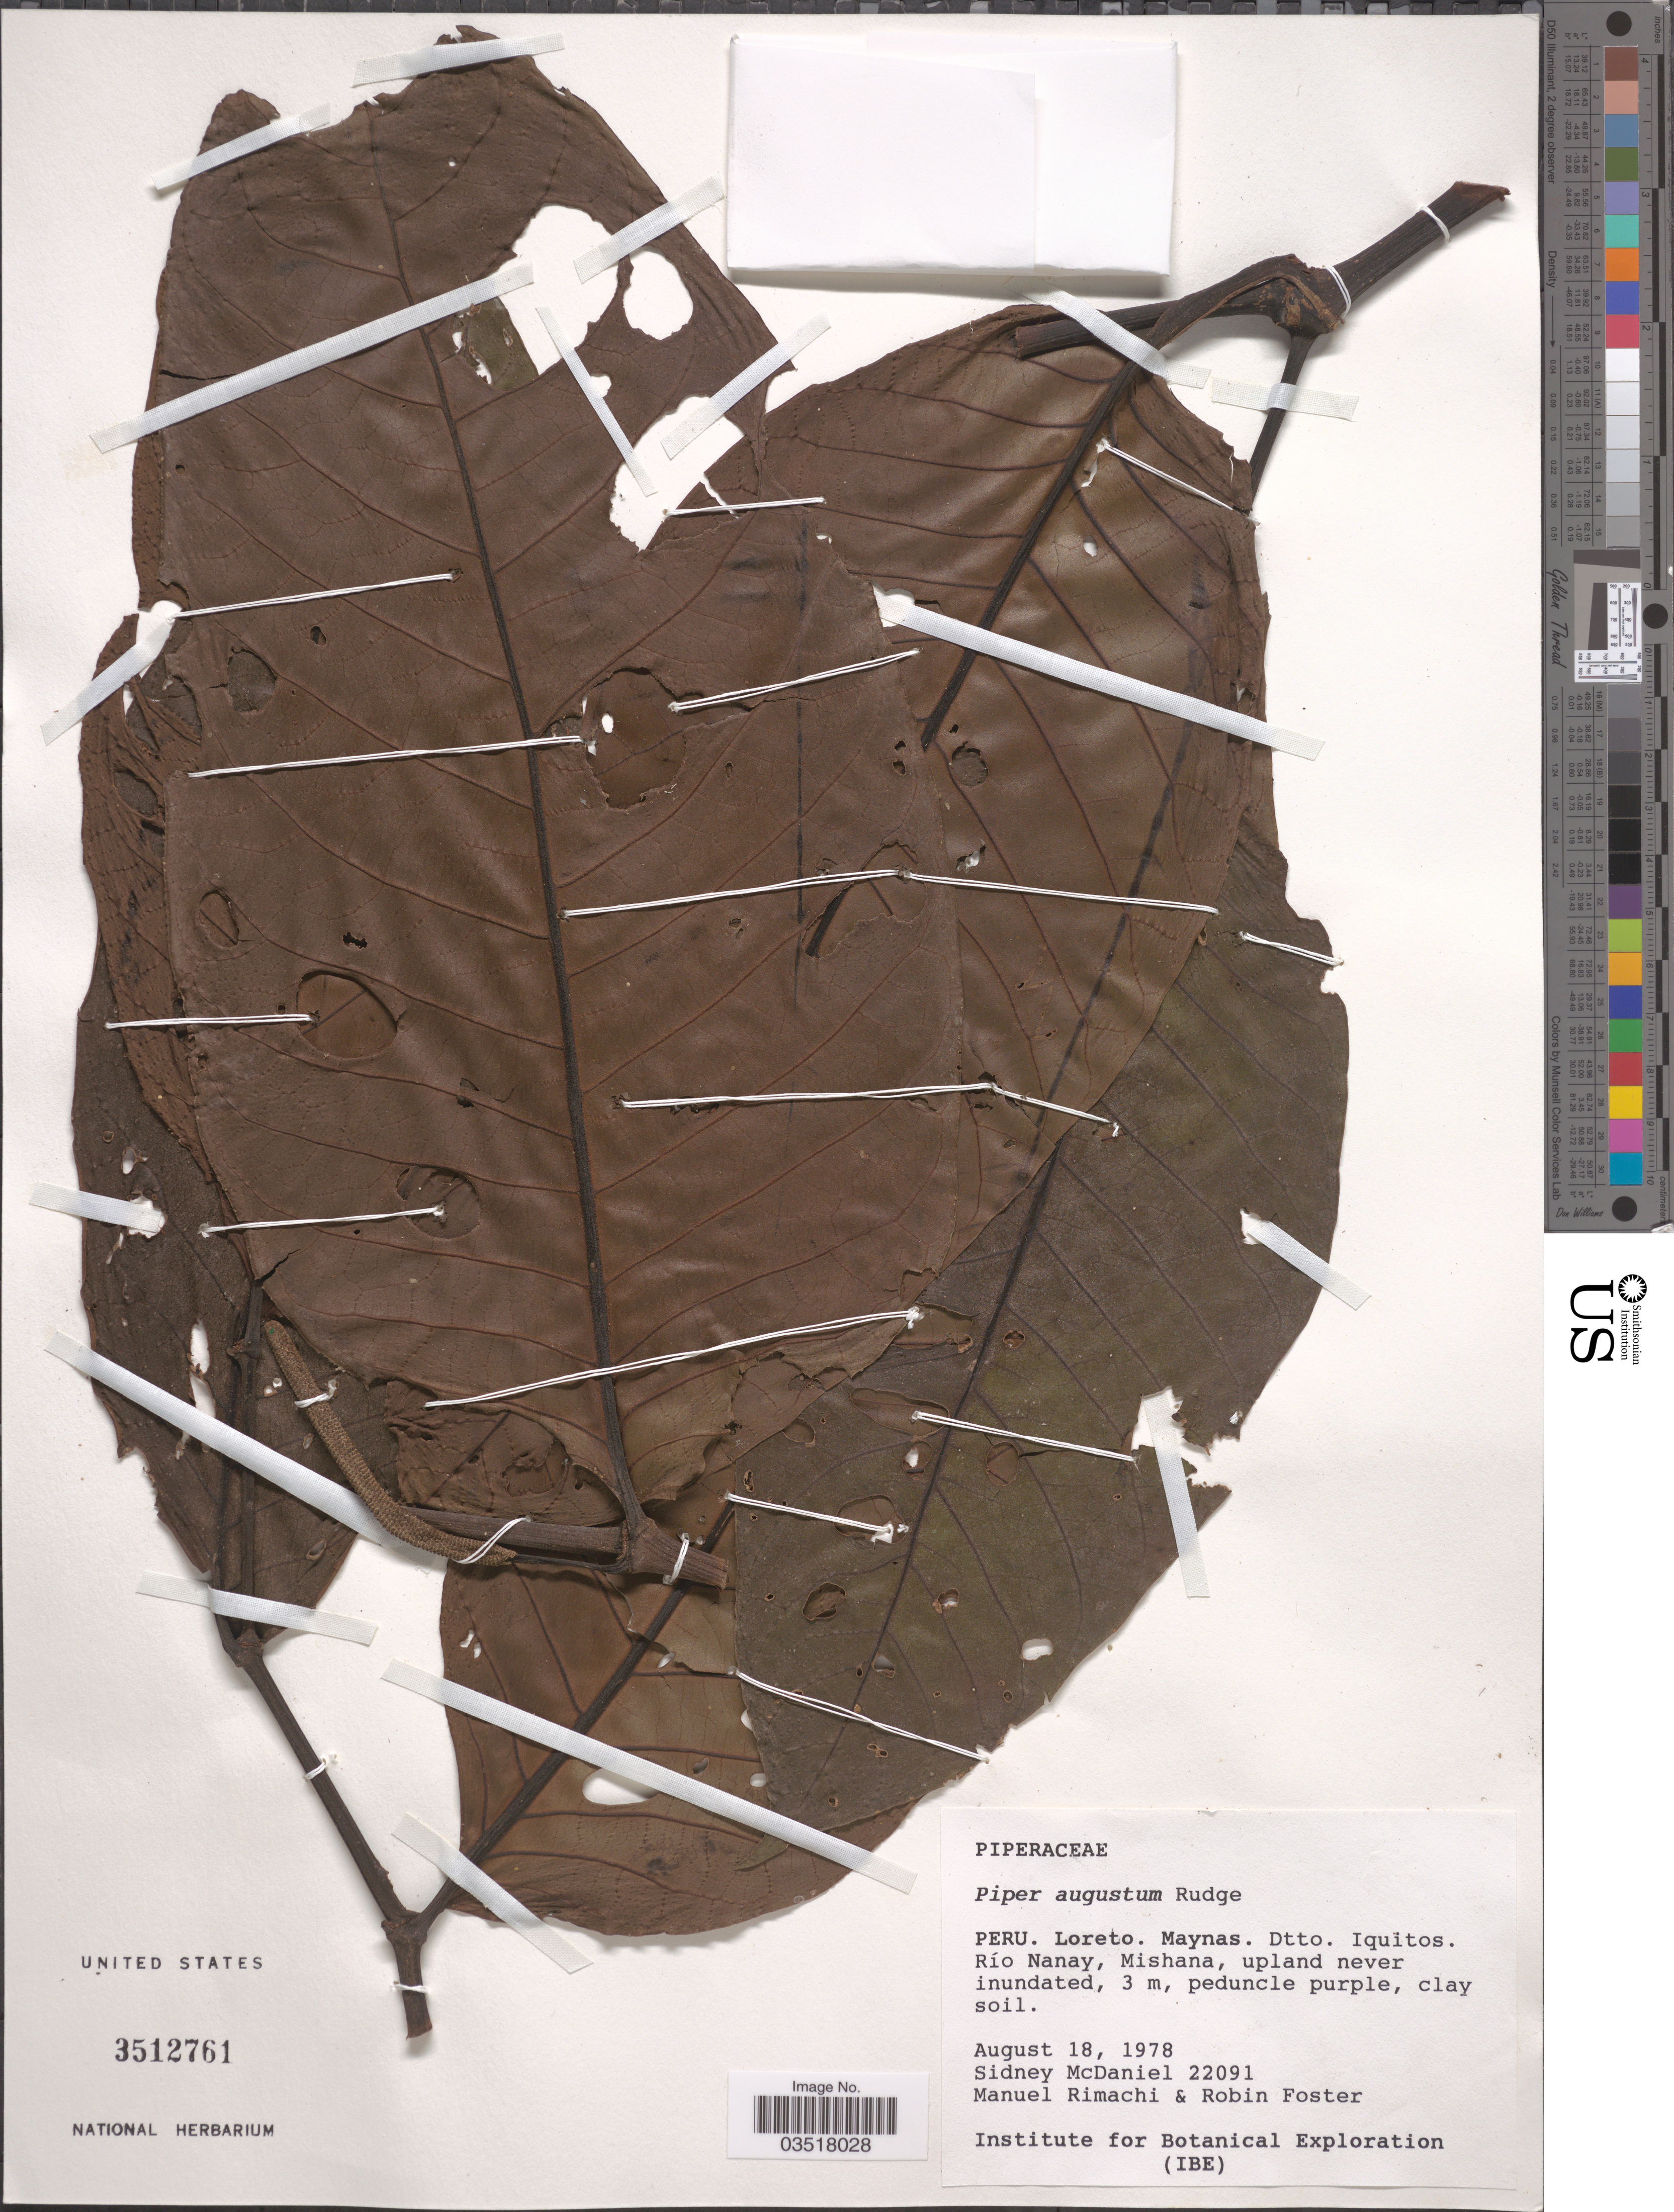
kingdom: Plantae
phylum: Tracheophyta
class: Magnoliopsida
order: Piperales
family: Piperaceae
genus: Piper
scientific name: Piper augustum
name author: Rudge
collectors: S. McDaniel, M. Rimachi & R. B. Foster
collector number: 22091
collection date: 1978-08-18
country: Peru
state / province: Loreto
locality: Maynas. Dtto. Iquitos. Río Nanay, Mishana.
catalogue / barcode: US 3512761